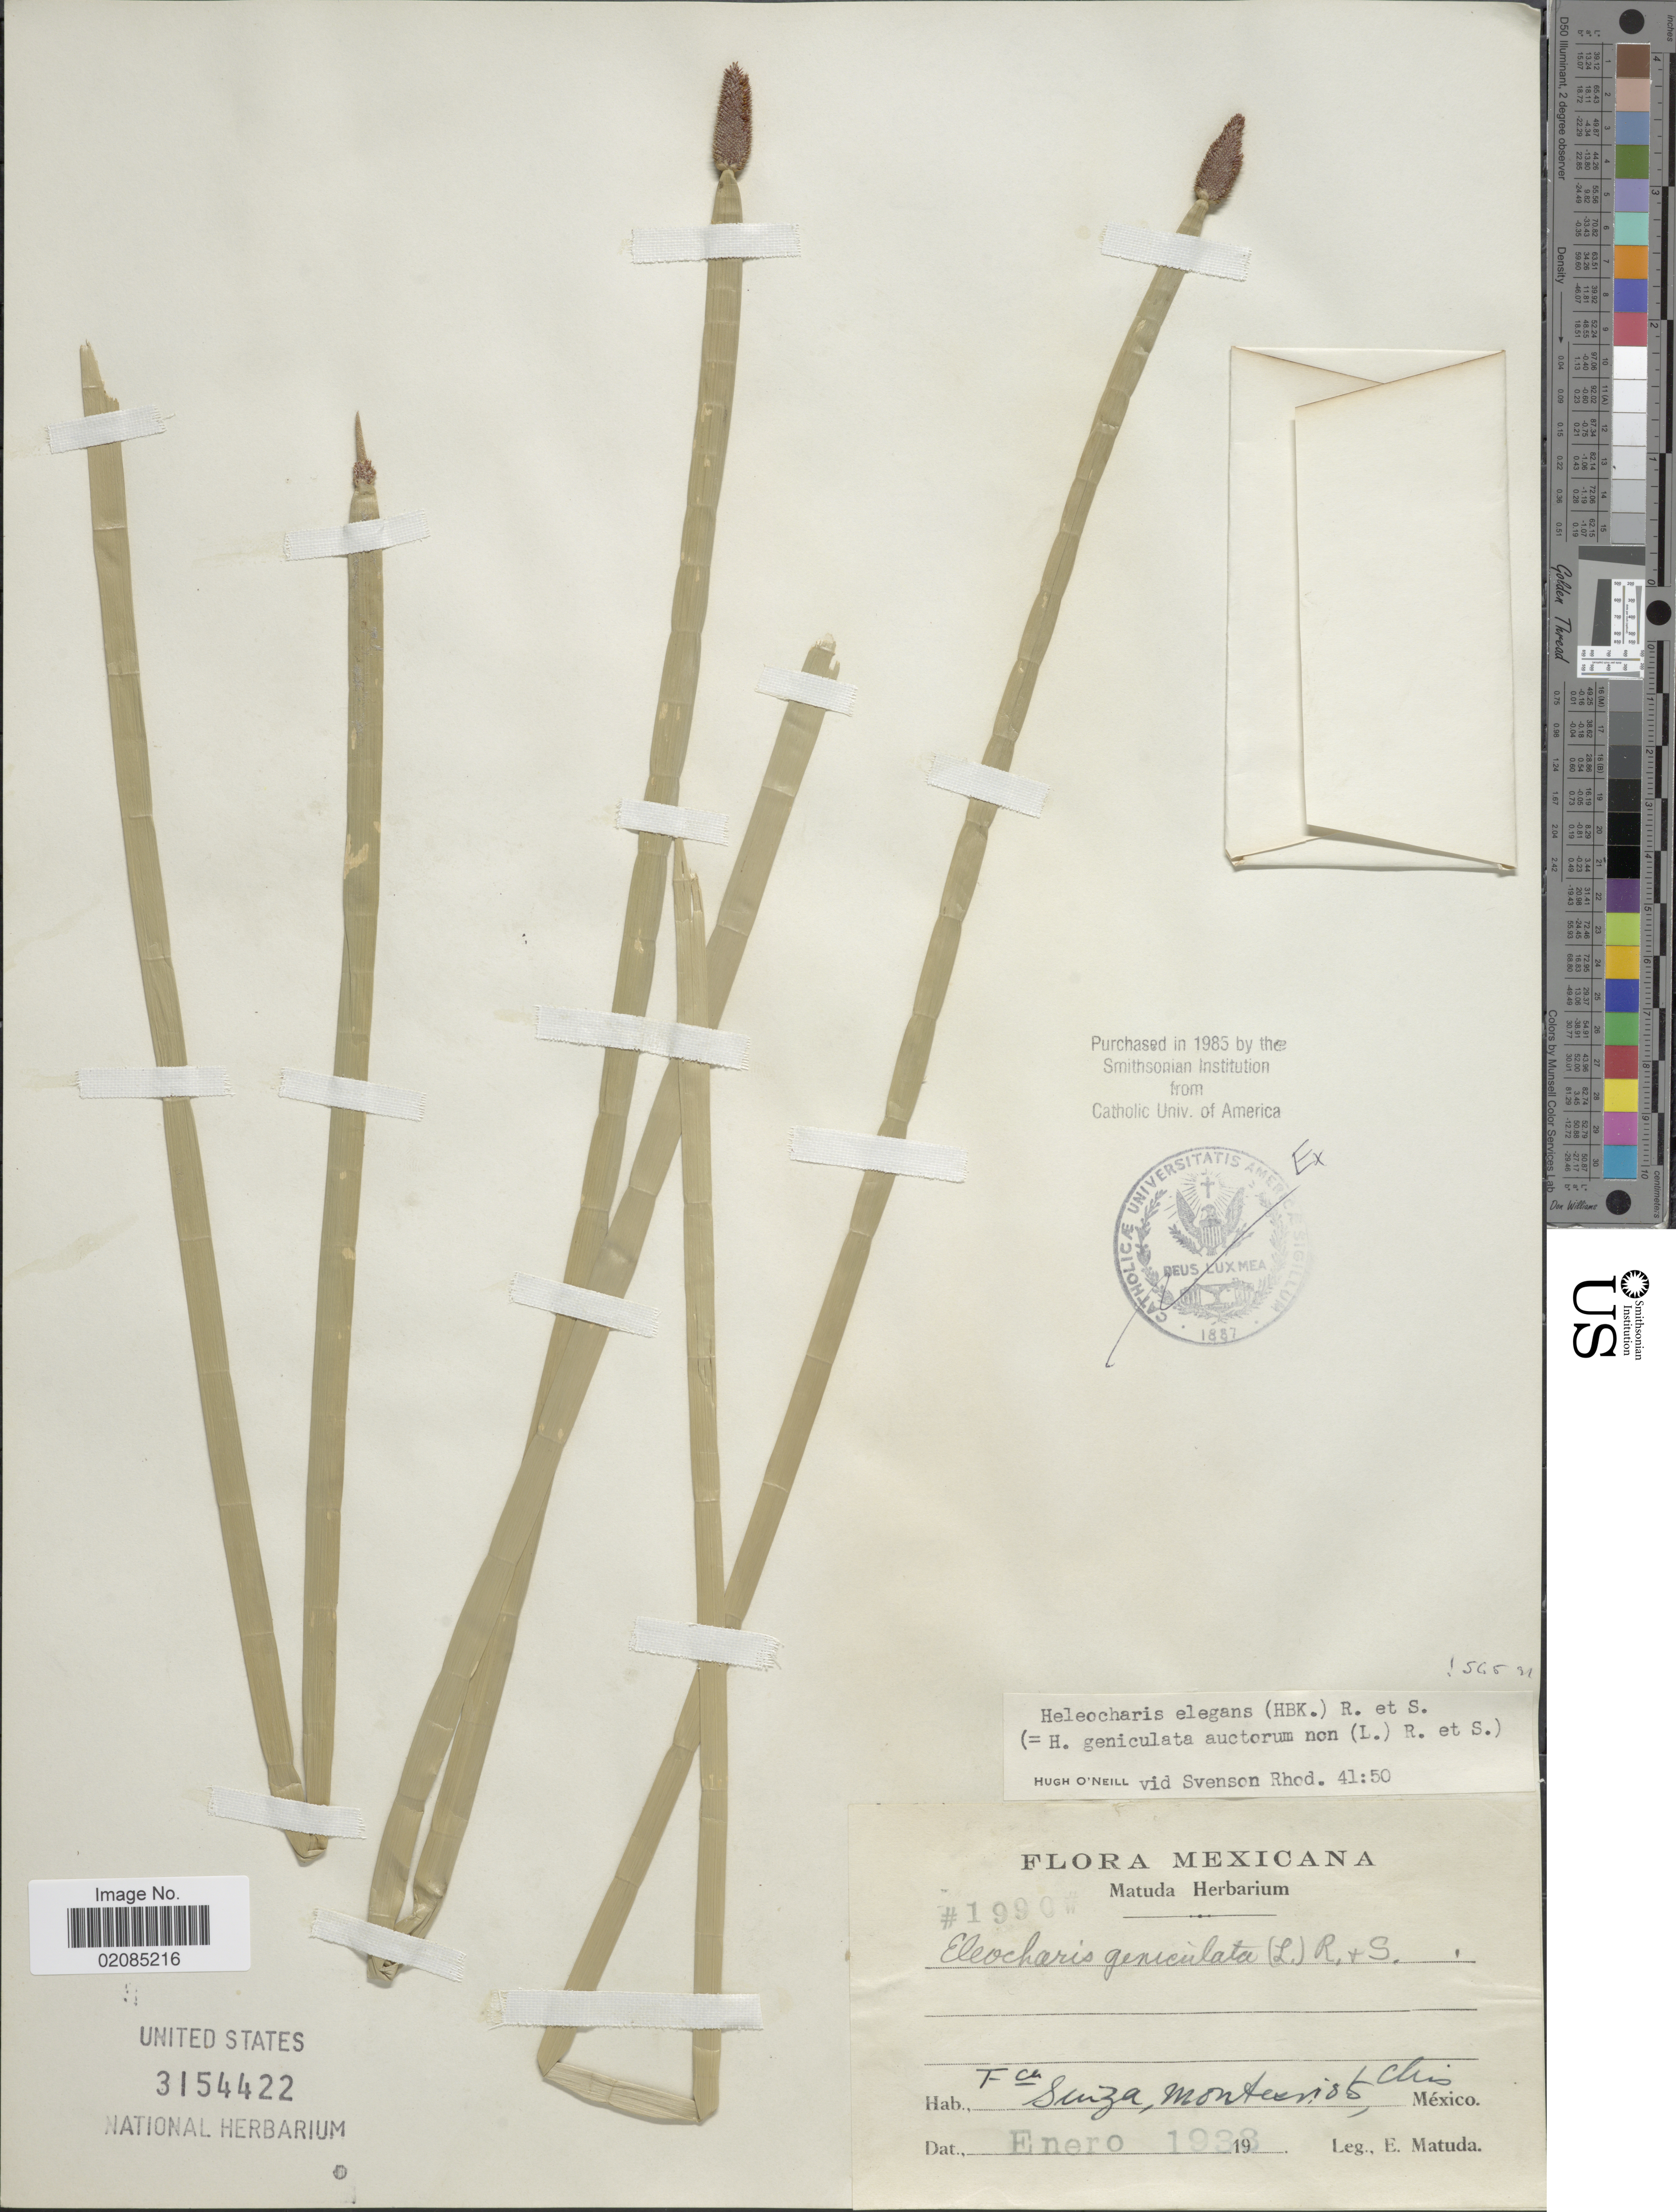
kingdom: Plantae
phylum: Tracheophyta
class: Liliopsida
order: Poales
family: Cyperaceae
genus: Eleocharis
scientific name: Eleocharis elegans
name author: (Kunth) Roem. & Schult.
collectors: E. Matuda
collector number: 1990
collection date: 1938-01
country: Mexico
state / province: Chiapas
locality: Fch. Surza, Monasterios, Chis.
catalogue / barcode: US 3154422